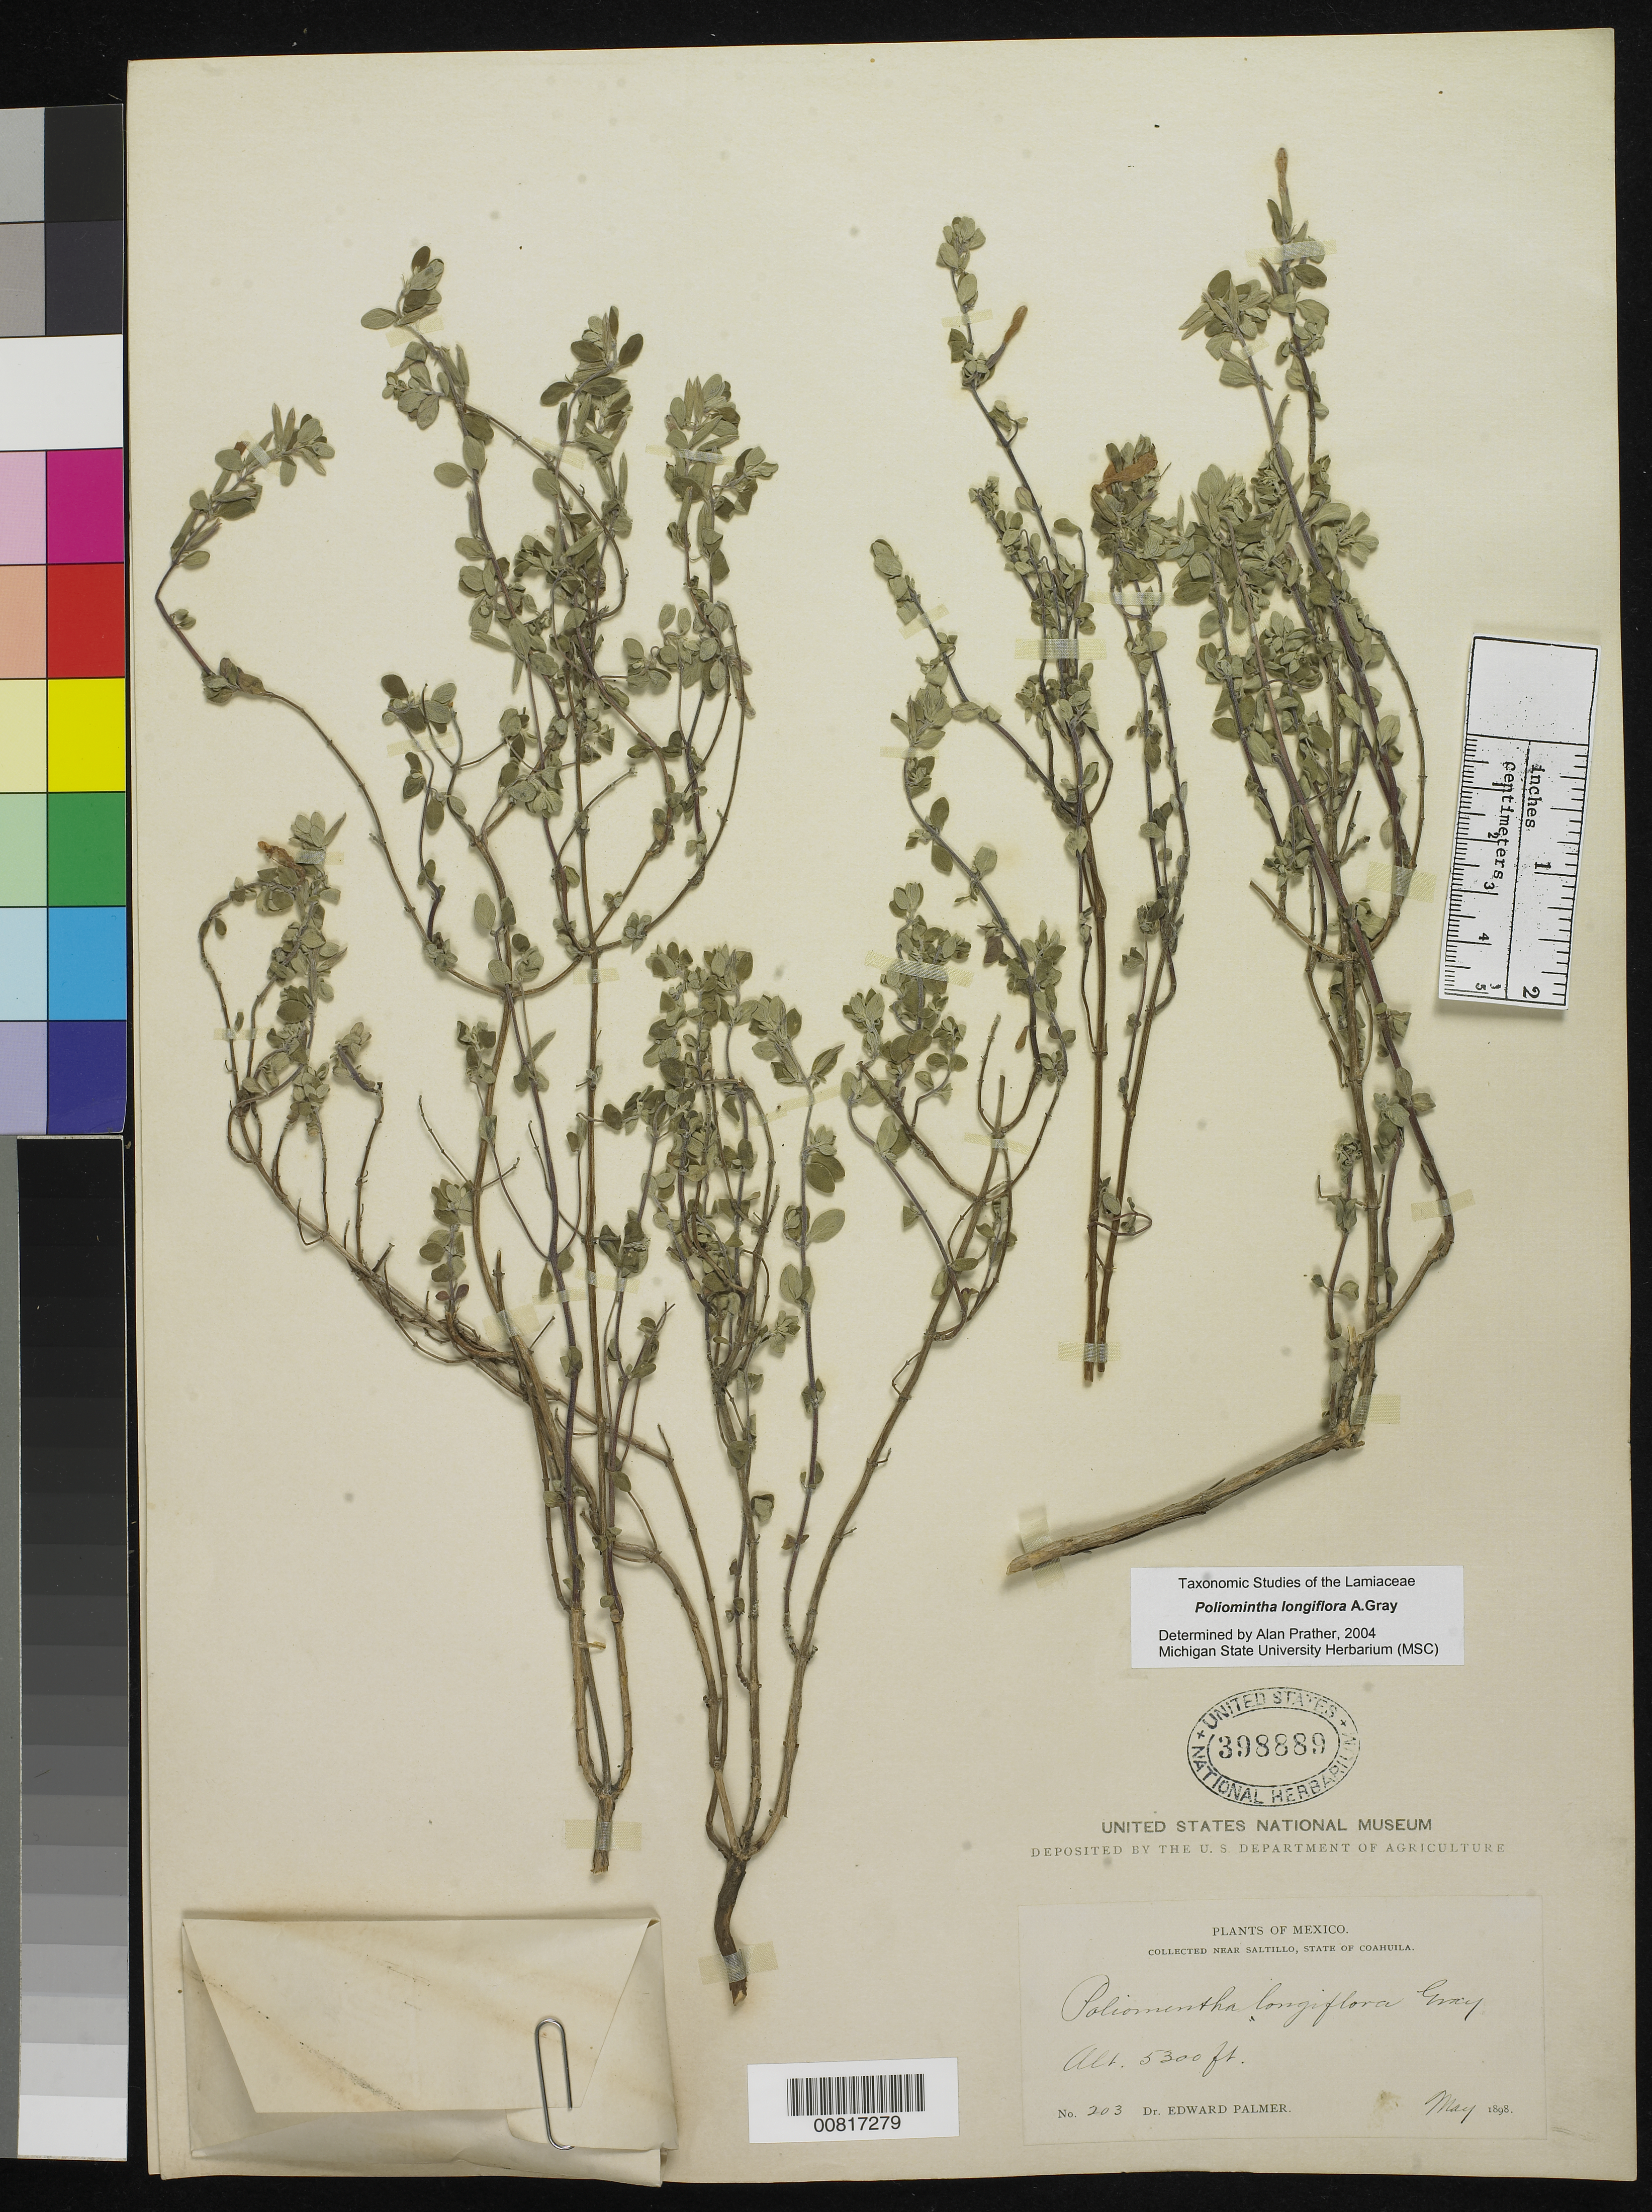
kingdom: Plantae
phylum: Tracheophyta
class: Magnoliopsida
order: Lamiales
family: Lamiaceae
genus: Poliomintha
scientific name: Poliomintha longiflora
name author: A. Gray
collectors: E. Palmer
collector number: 203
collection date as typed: May 1898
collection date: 1898-05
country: Mexico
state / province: Coahuila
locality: Near Saltillo, Coahuila.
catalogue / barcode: US 398889